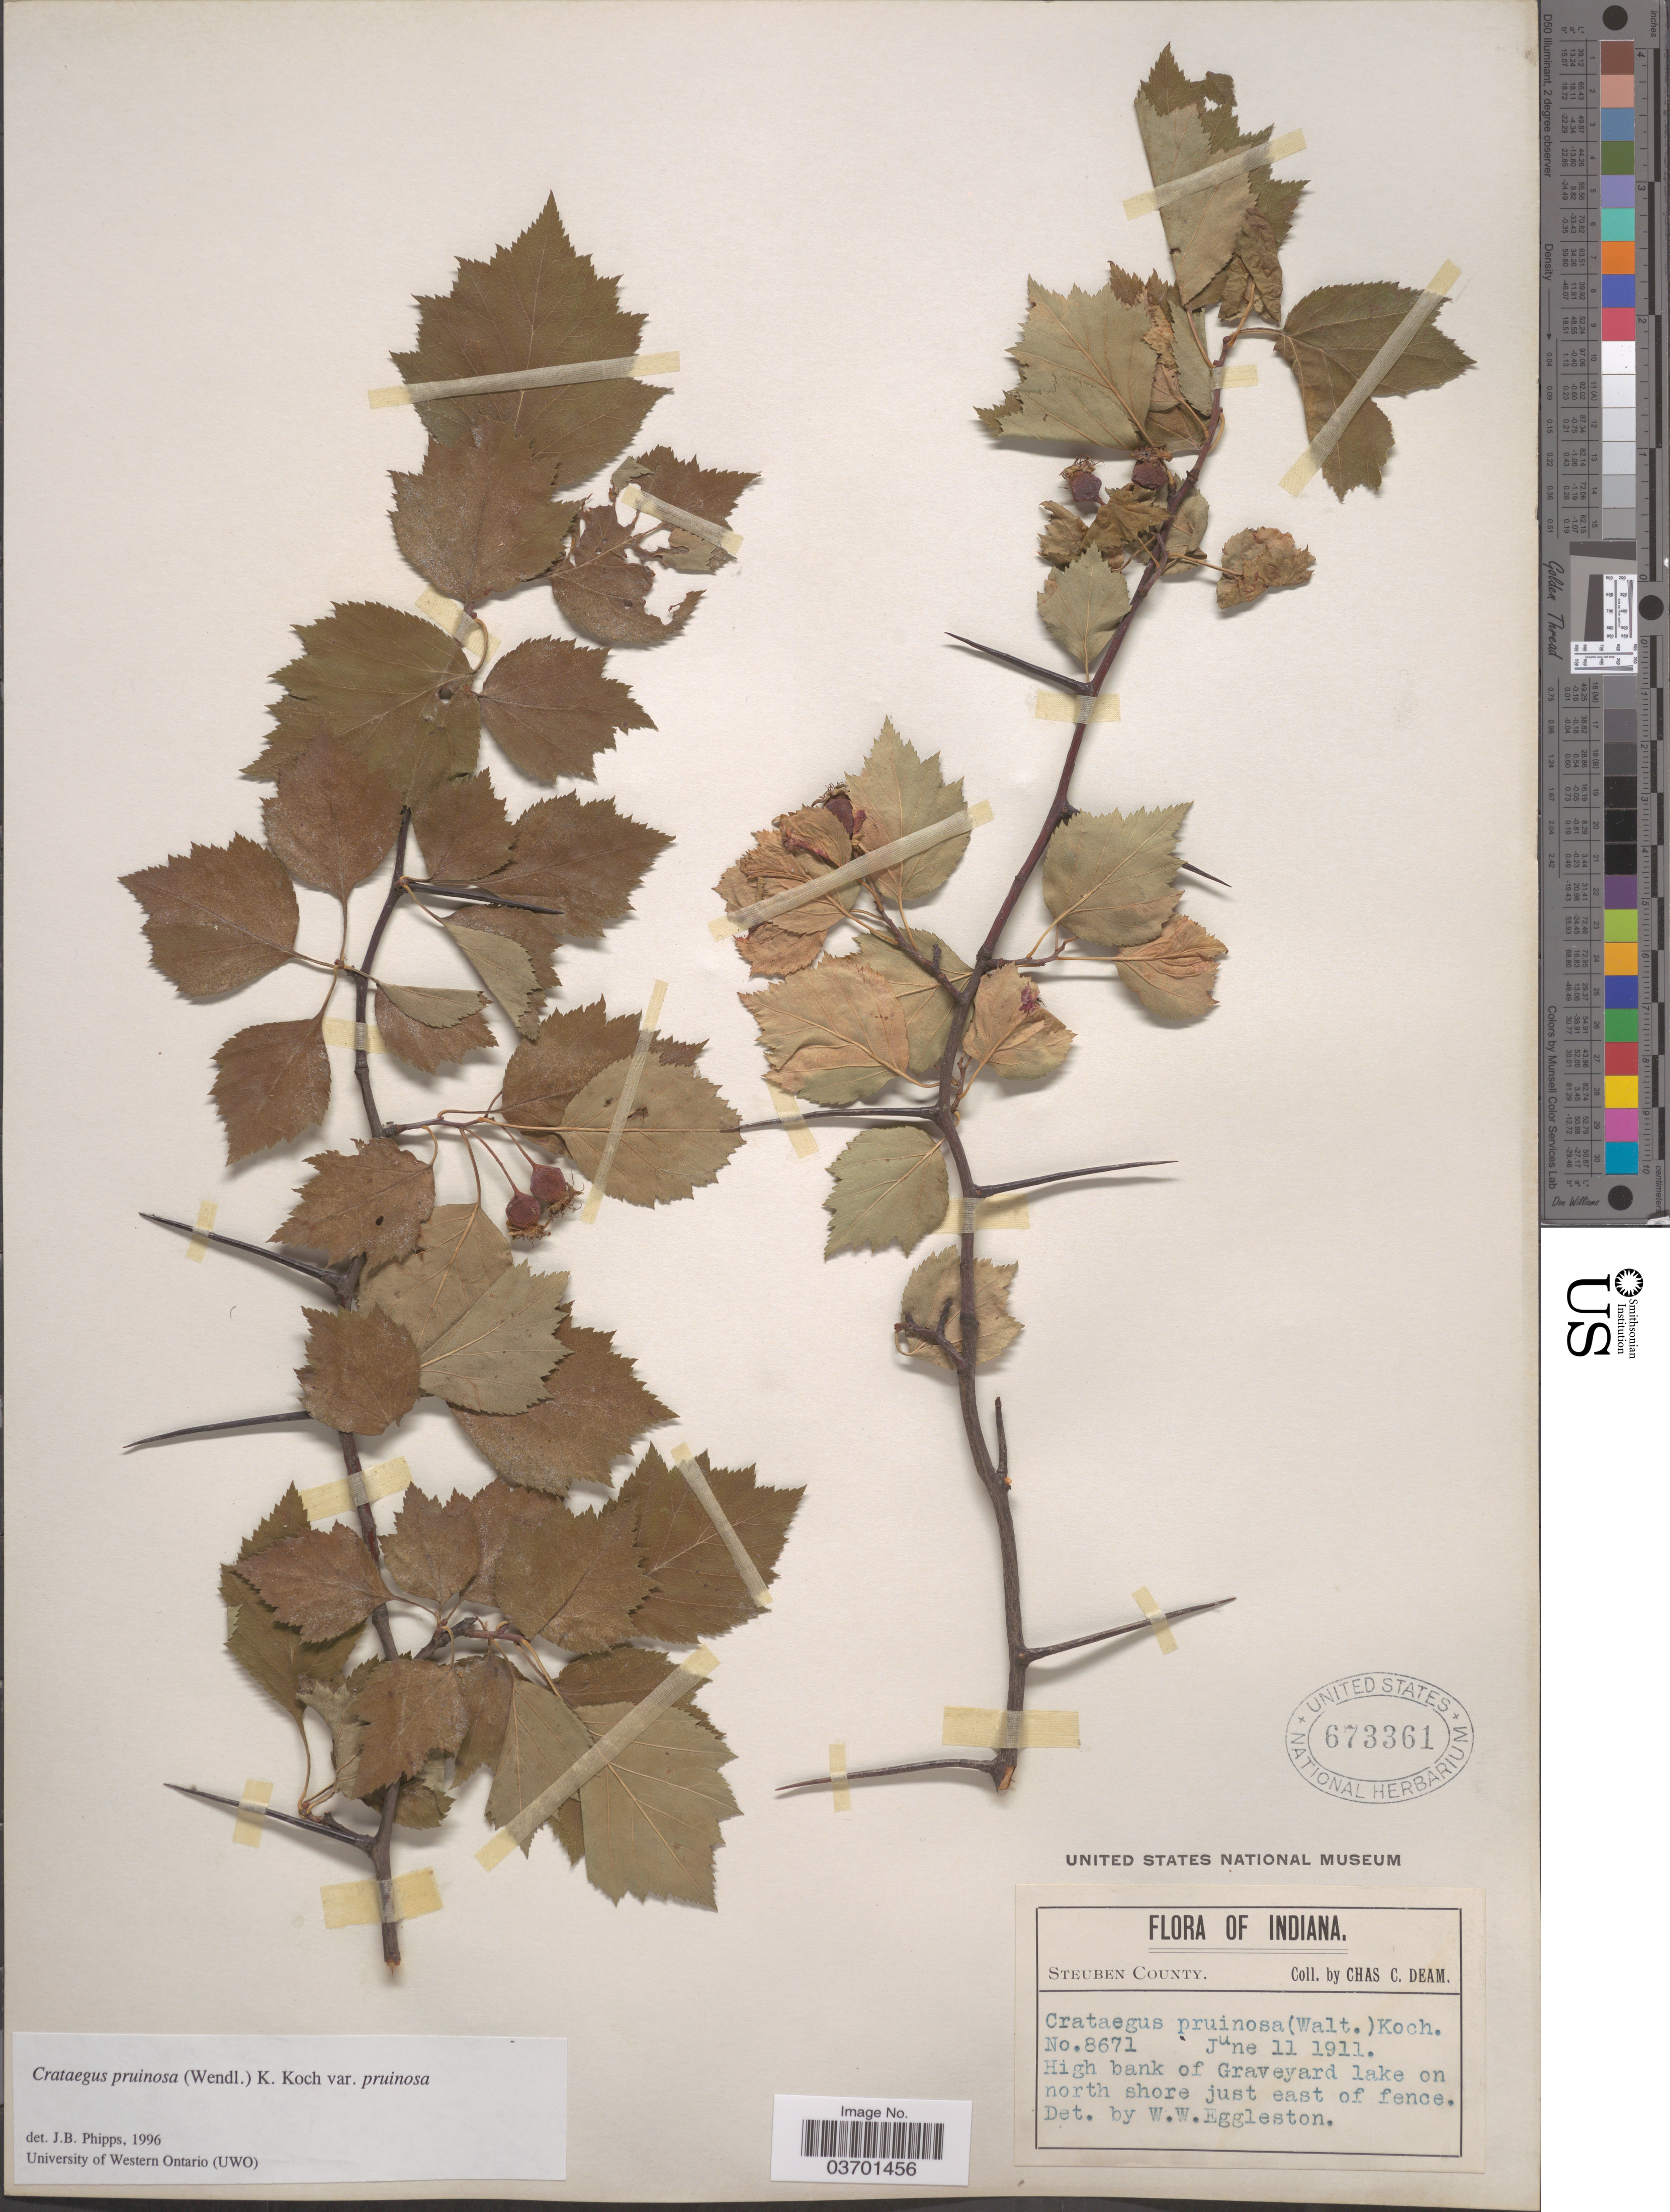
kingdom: Plantae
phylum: Tracheophyta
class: Magnoliopsida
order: Rosales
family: Rosaceae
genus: Crataegus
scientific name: Crataegus pruinosa var. pruinosa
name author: (H.L. Wendl.) K. Koch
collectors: C. Deam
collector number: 8671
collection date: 1911-06-11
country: United States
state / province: Indiana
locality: Steuben County. High bank of Graveyard lake on north shore just east of fence.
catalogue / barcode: US 673361